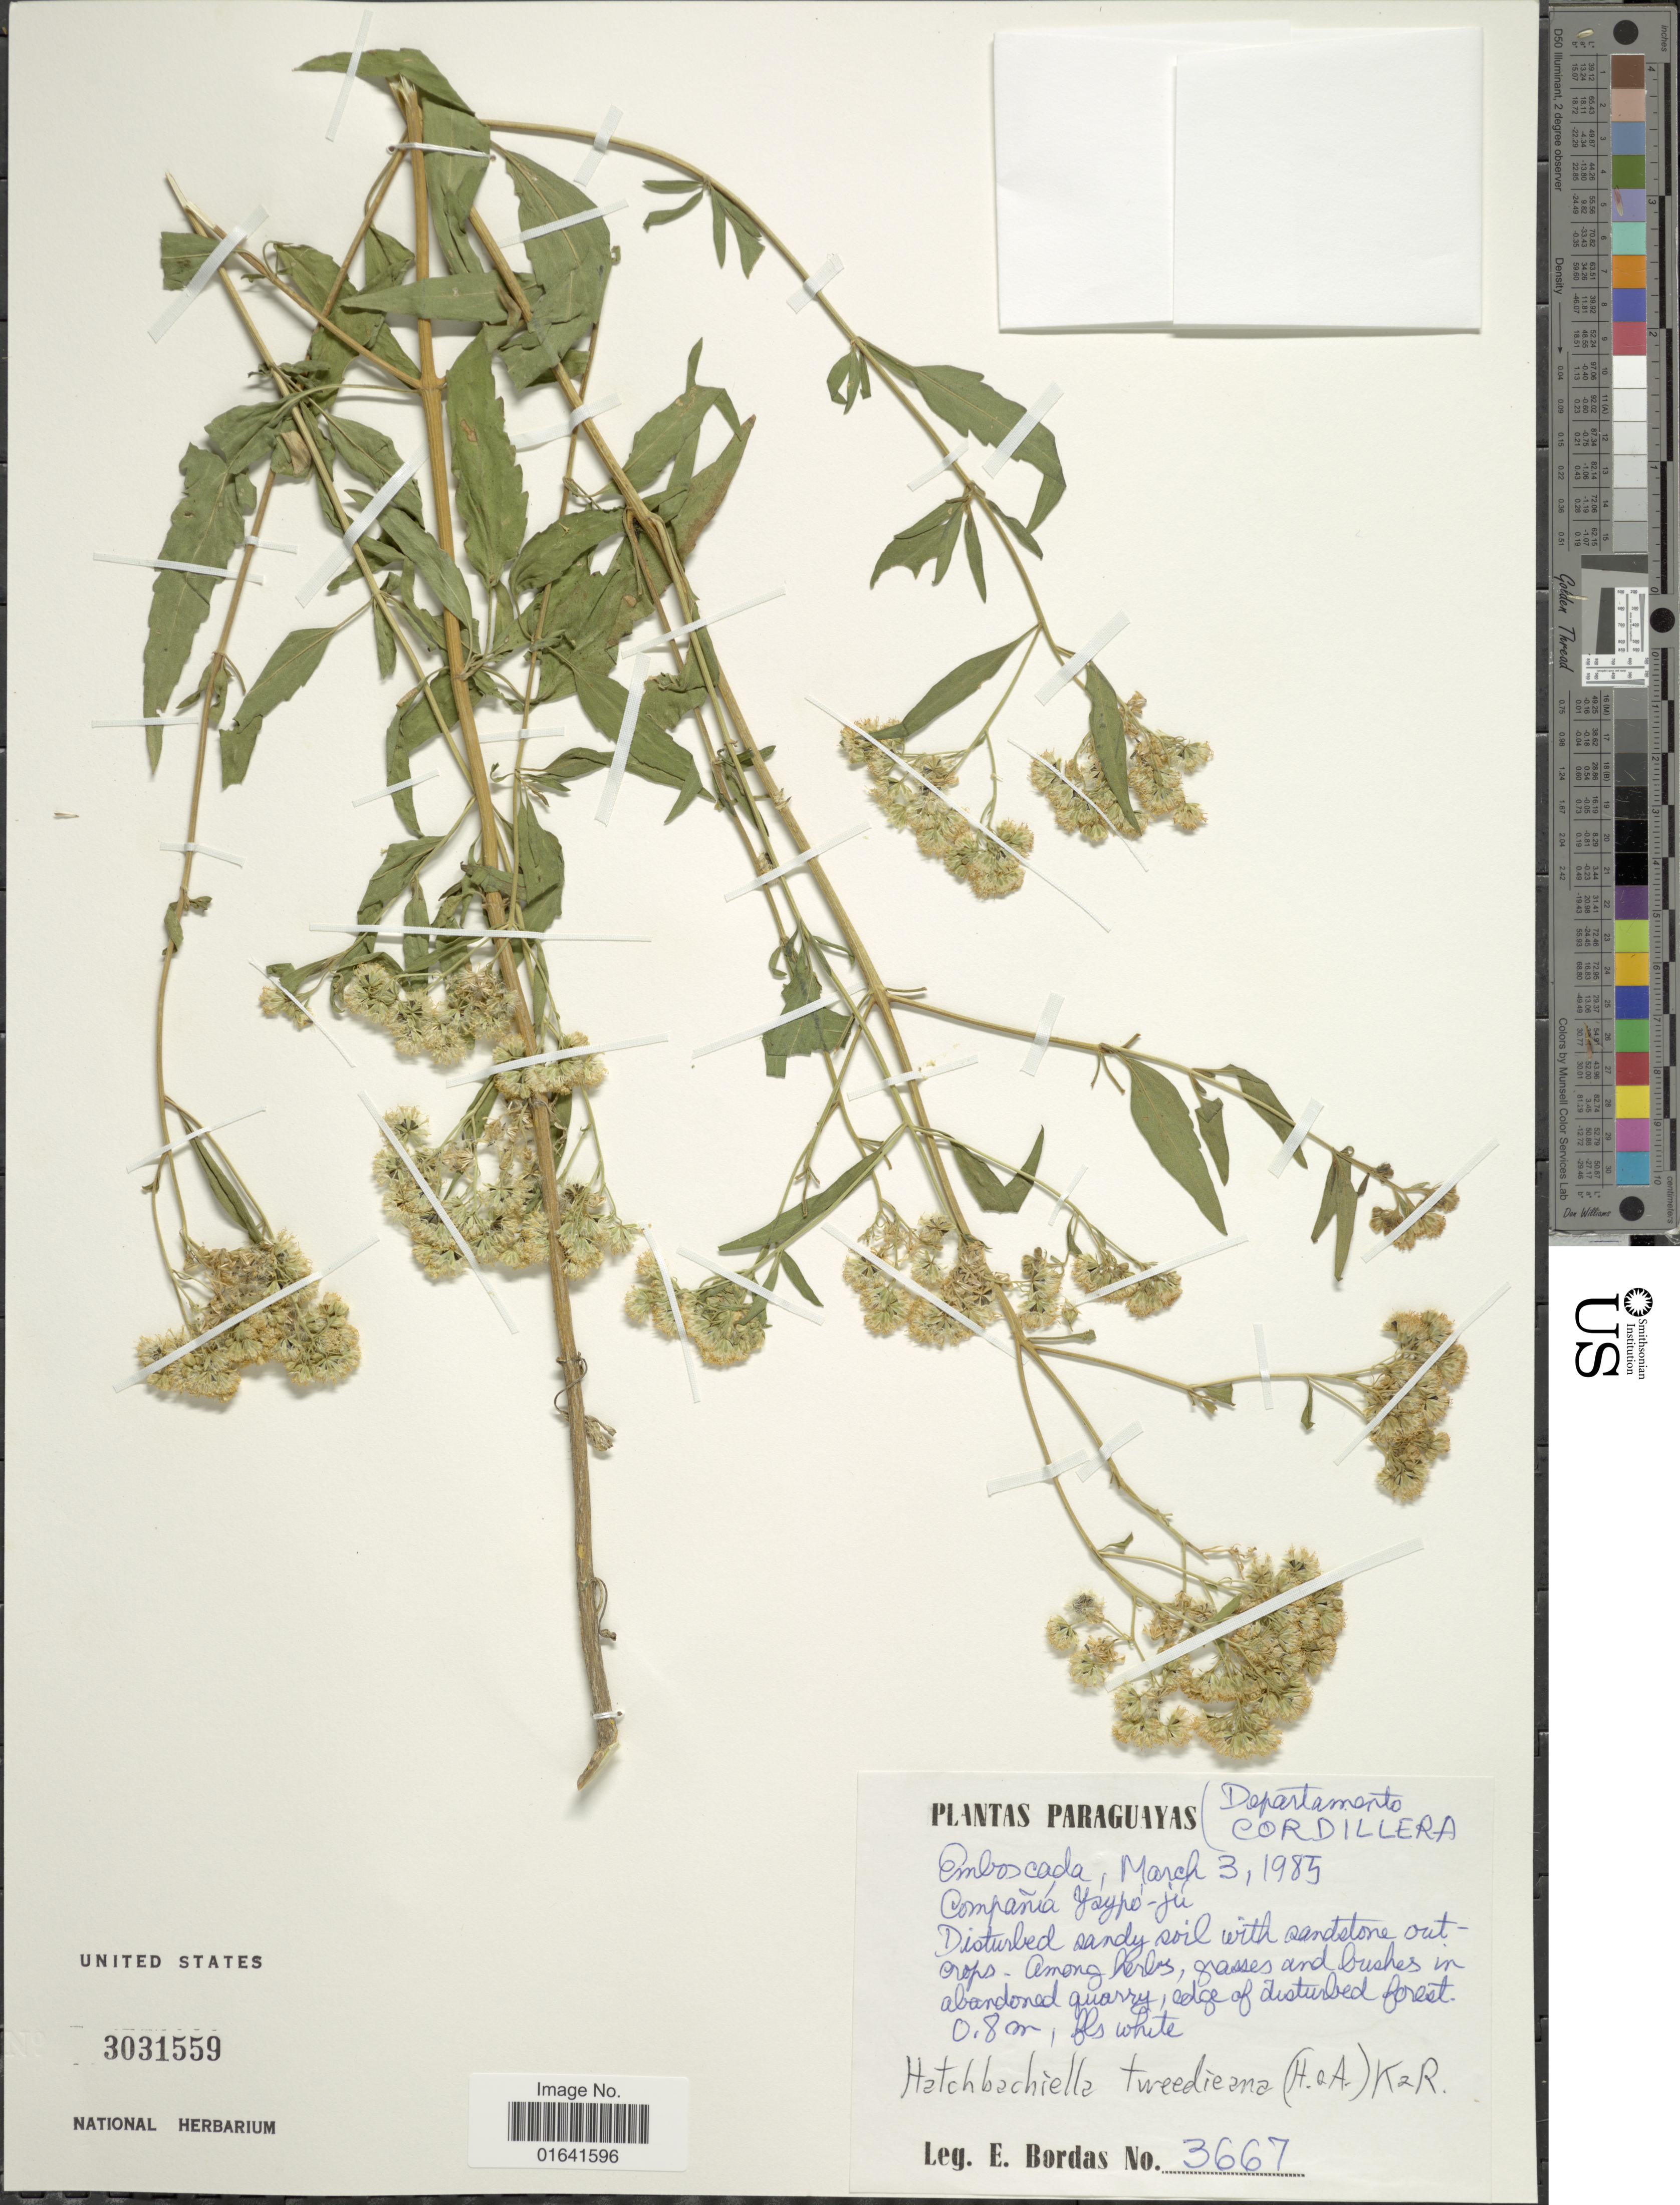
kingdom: Plantae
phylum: Tracheophyta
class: Magnoliopsida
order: Asterales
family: Asteraceae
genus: Hatschbachiella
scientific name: Hatschbachiella tweedieana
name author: (Hook. & Arn.) R.M. King & H. Rob.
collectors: E. Bordas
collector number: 3667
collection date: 1985-03-03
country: Paraguay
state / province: Cordillera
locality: Departamento Cordillera, Emboscada, Compañia Ysypó-jú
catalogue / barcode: US 3031559